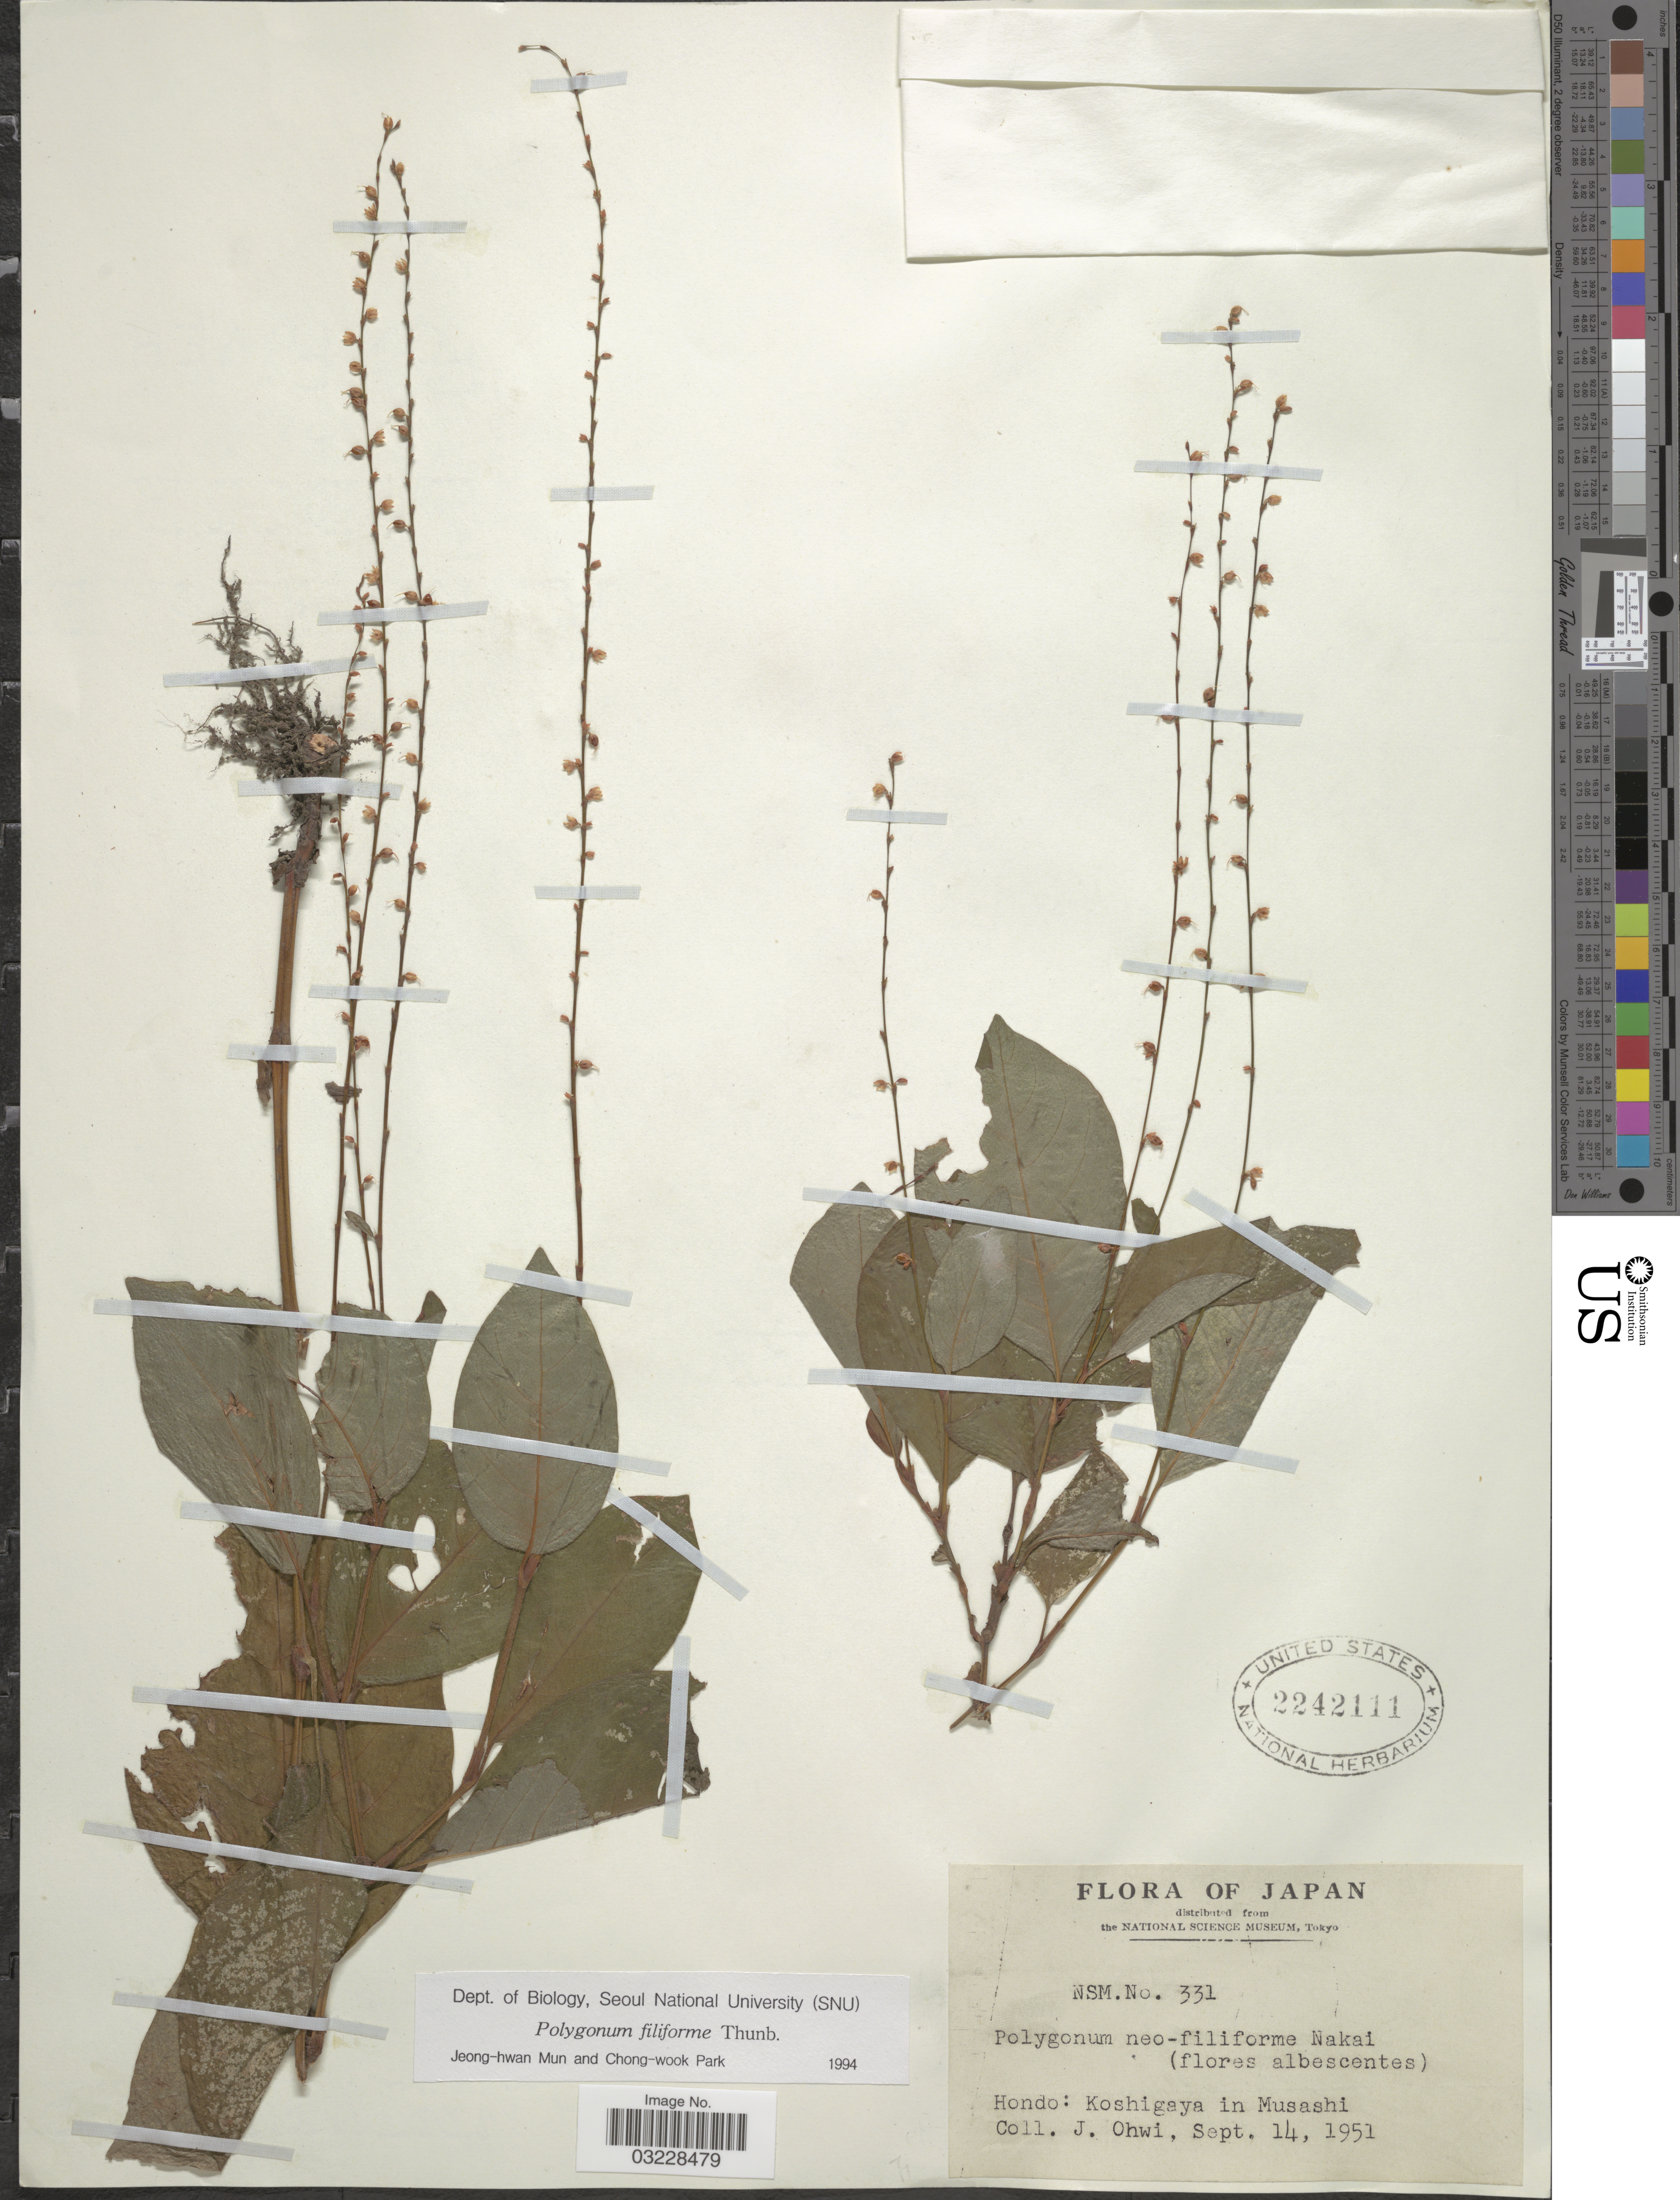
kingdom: Plantae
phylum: Tracheophyta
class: Magnoliopsida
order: Caryophyllales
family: Polygonaceae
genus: Persicaria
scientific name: Persicaria filiformis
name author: (Thunb.) Nakai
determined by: U.S. National Herbarium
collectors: J. Ohwi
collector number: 331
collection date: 1951-09-14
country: Japan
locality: Hondo: Koshigaya in Musashi.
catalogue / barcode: US 2242111